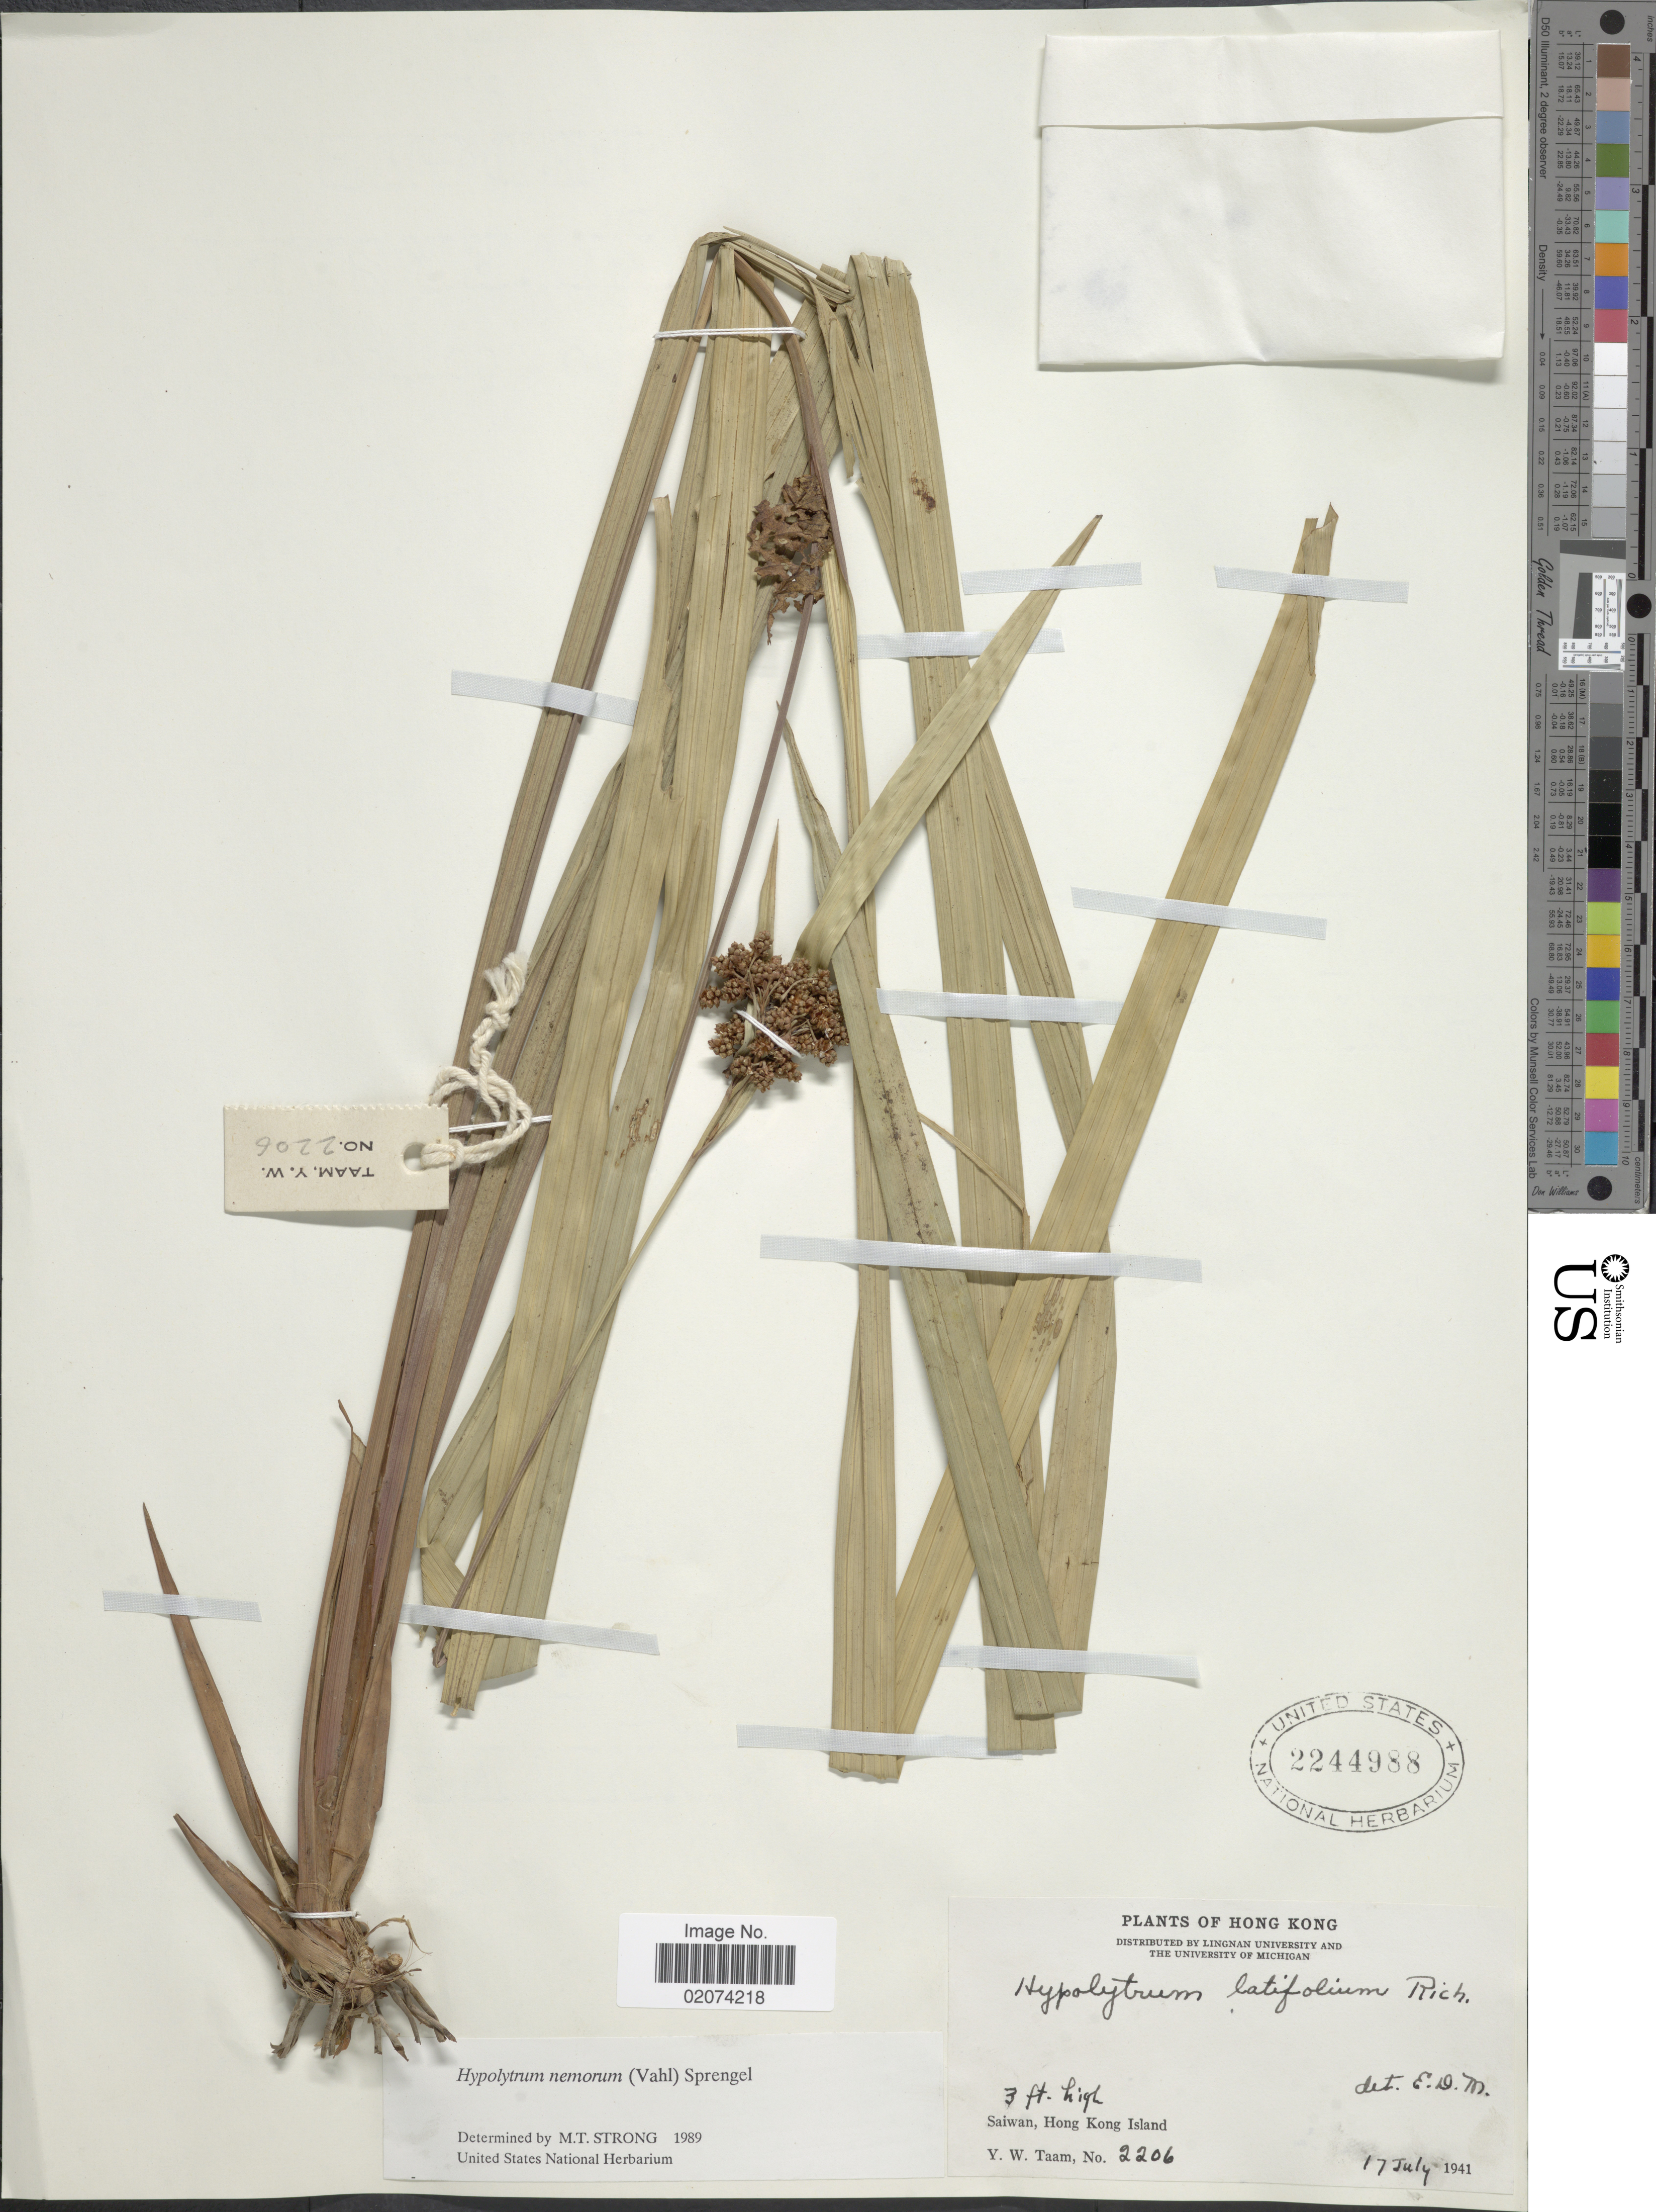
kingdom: Plantae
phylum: Tracheophyta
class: Liliopsida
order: Poales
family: Cyperaceae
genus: Hypolytrum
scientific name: Hypolytrum nemorum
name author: (Vahl) Spreng.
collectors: Y. W. Taam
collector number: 2206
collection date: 1941-07-17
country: China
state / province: Hong Kong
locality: Saiwan, Hong Kong Island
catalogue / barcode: US 2244988